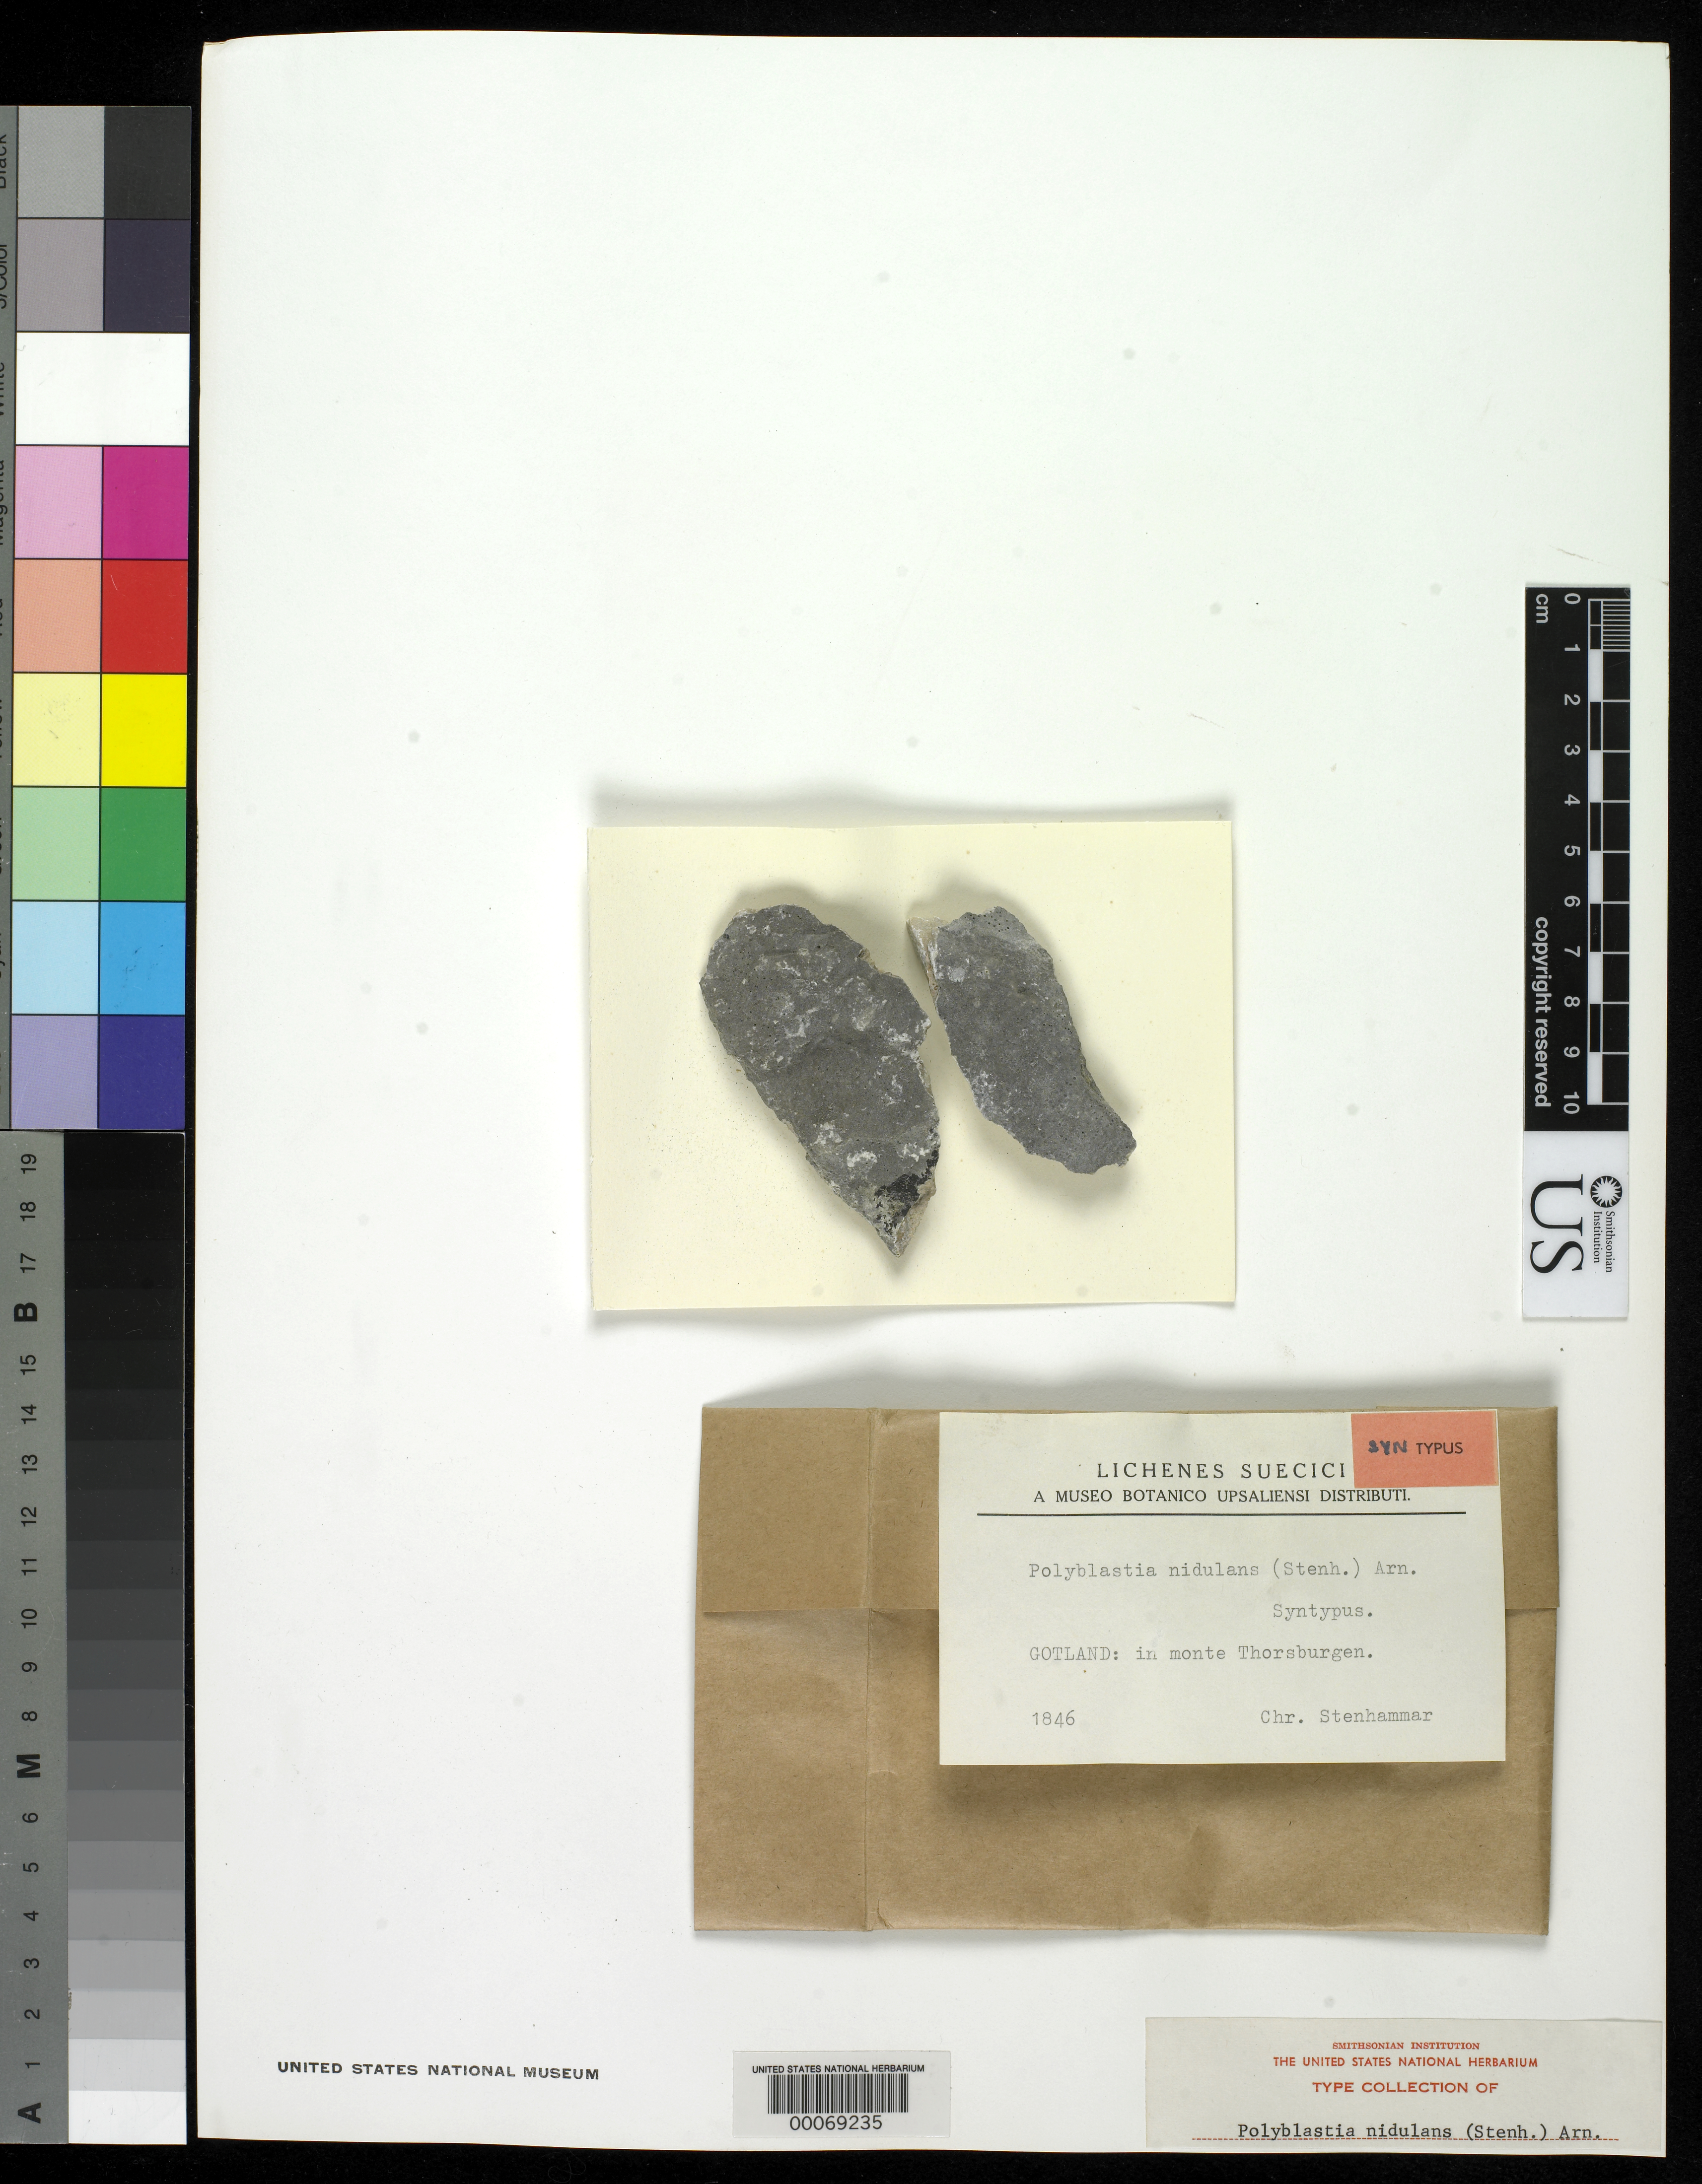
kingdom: Fungi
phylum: Ascomycota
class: Eurotiomycetes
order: Verrucariales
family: Verrucariaceae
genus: Polyblastia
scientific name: Polyblastia nidulans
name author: S.W. Arnell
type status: Syntype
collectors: C. Stenhammar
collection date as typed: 1846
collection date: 1846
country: Sweden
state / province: Gotland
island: Gotland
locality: In Monte Thorsburgen. [On Thorburgen Mountain.]